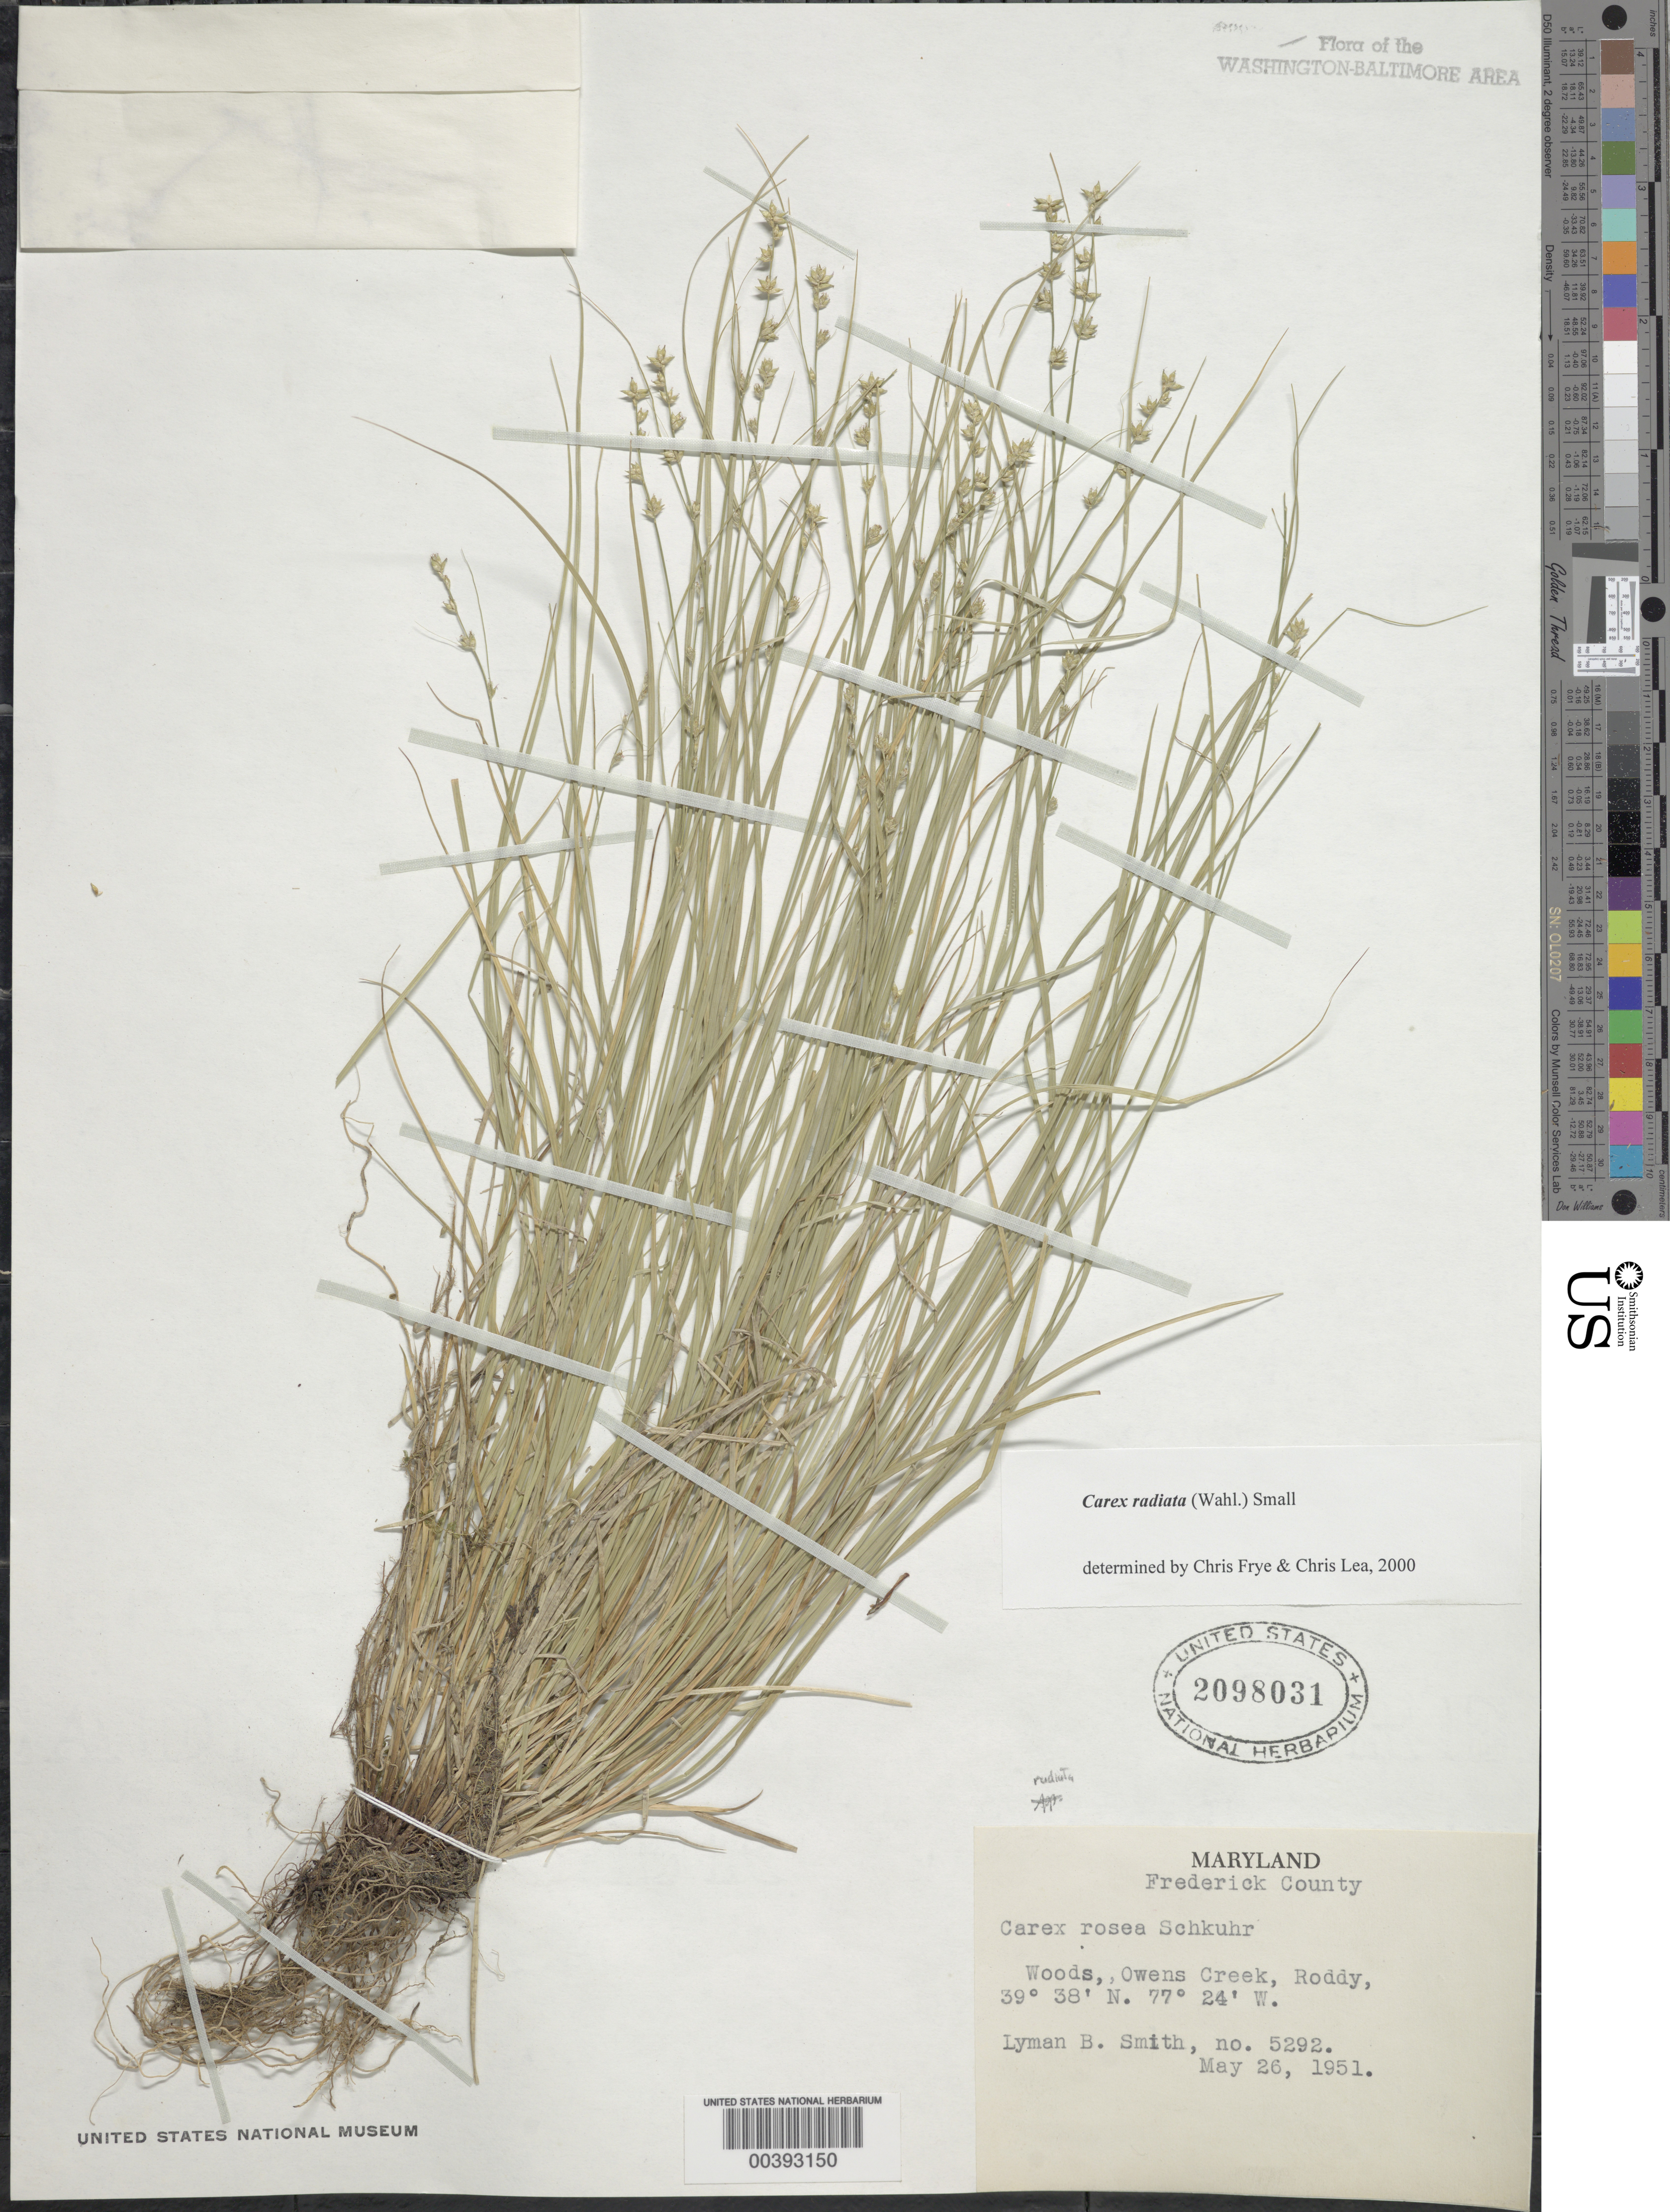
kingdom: Plantae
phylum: Tracheophyta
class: Liliopsida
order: Poales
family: Cyperaceae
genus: Carex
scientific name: Carex radiata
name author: (Wahlenb.) Small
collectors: L. Smith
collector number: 5292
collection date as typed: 26 May 1951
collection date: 1951-05-26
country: United States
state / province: Maryland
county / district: Frederick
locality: Owens Creek, Roddy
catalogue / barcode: US 2098031